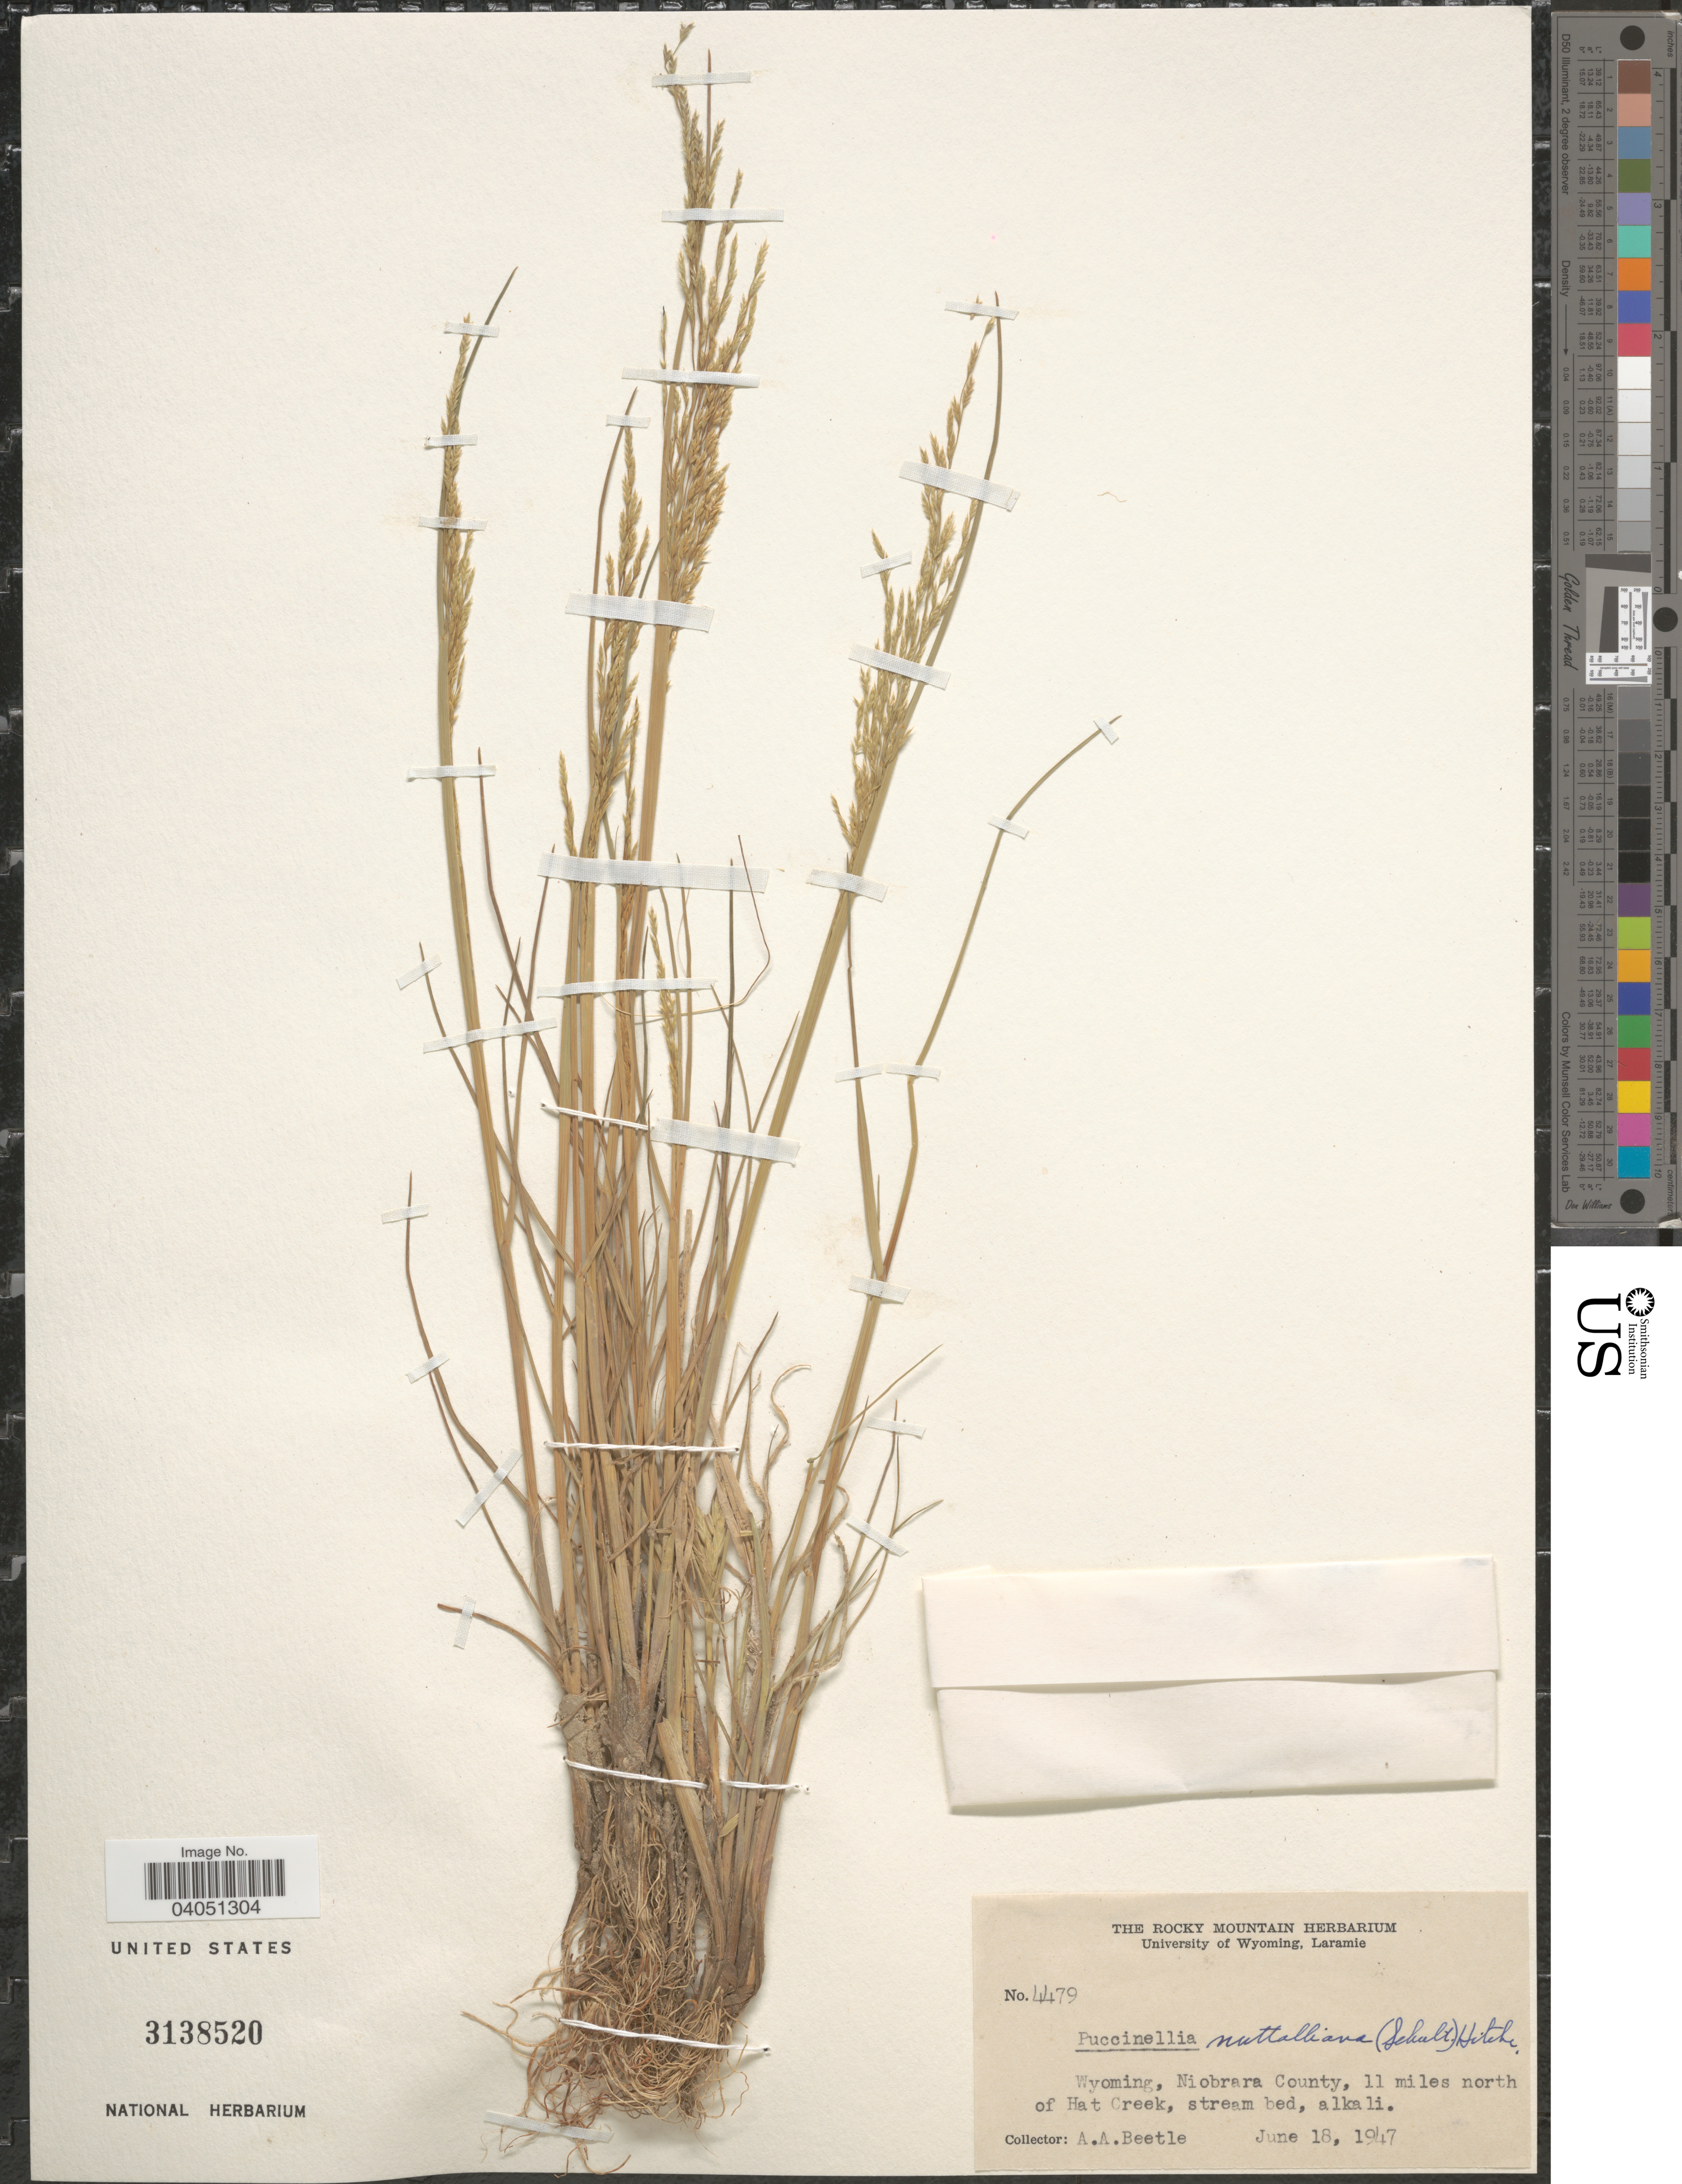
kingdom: Plantae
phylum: Tracheophyta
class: Liliopsida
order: Poales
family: Poaceae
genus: Puccinellia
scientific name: Puccinellia nuttalliana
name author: (Schult.) Hitchc.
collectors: A. A. Beetle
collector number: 4479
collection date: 1947-06-18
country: United States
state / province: Wyoming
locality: Niobrara County, 11 miles north of Hat Creek.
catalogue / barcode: US 3138520